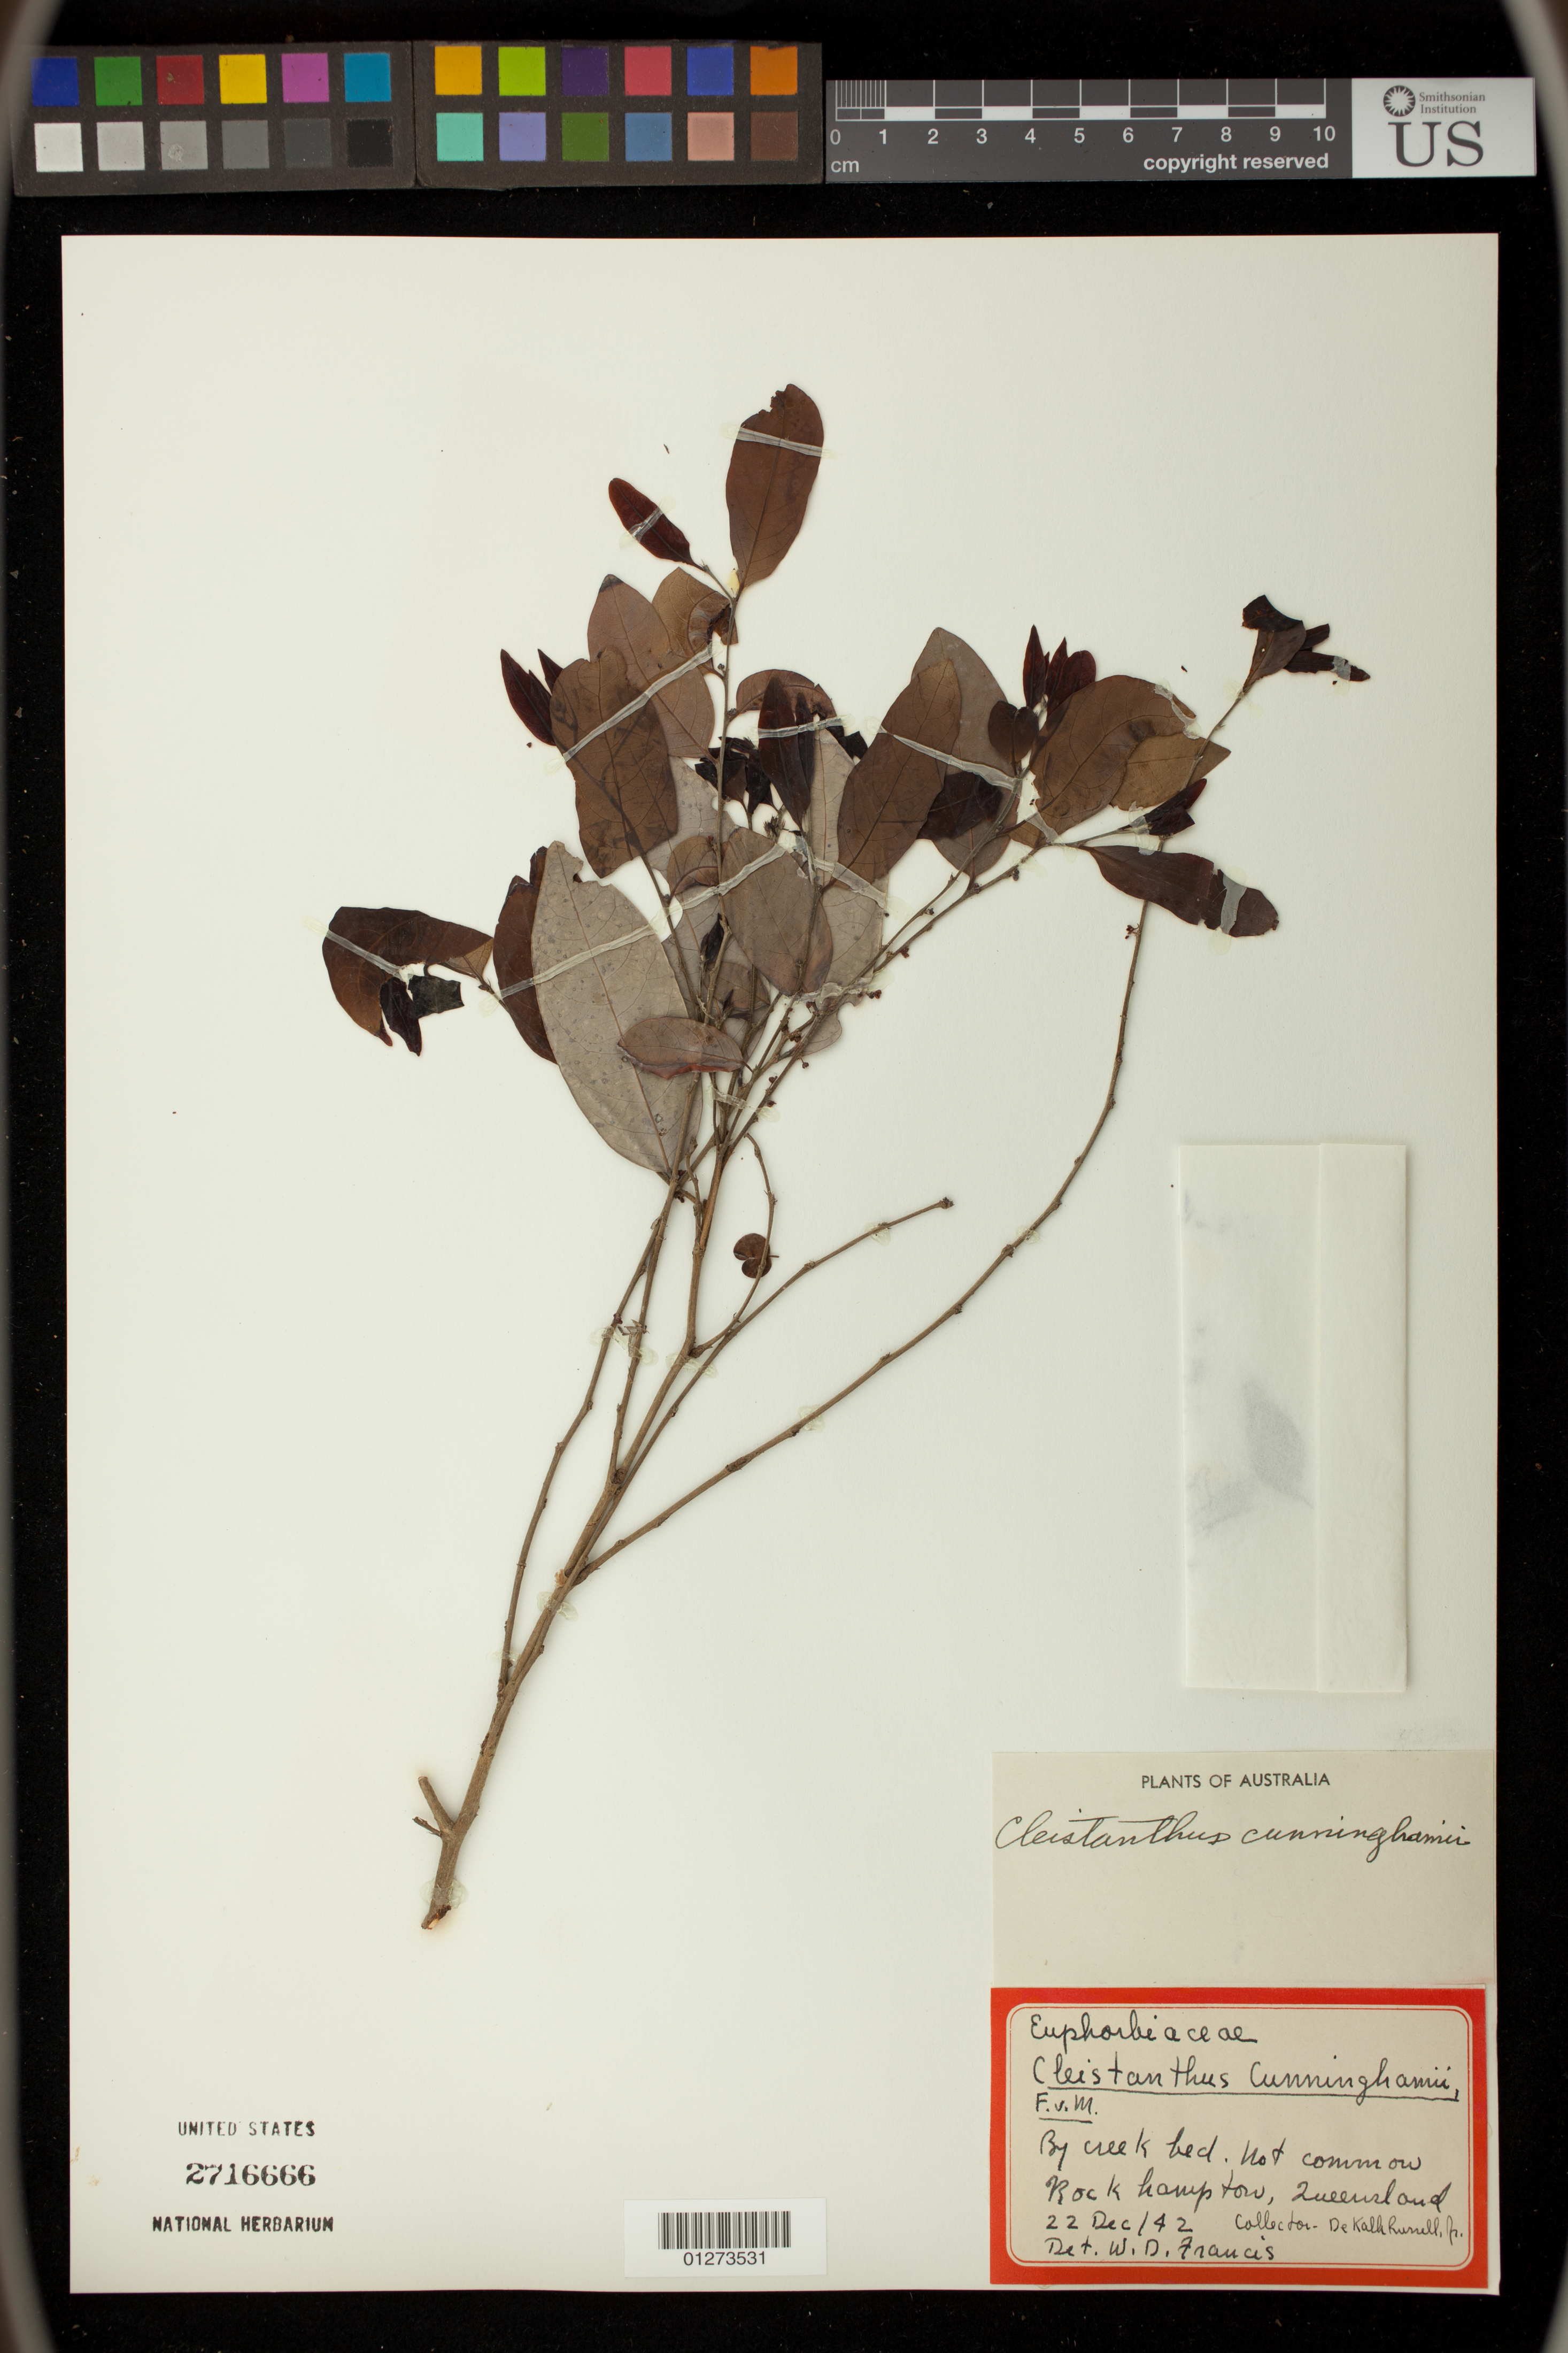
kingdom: Plantae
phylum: Tracheophyta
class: Magnoliopsida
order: Malpighiales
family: Phyllanthaceae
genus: Cleistanthus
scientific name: Cleistanthus cunninghamii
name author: (Müll. Arg.) Müll. Arg.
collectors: D. K. Russell Jr.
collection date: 1942-12-22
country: Australia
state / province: Queensland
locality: Rockhampton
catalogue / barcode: US 2716666